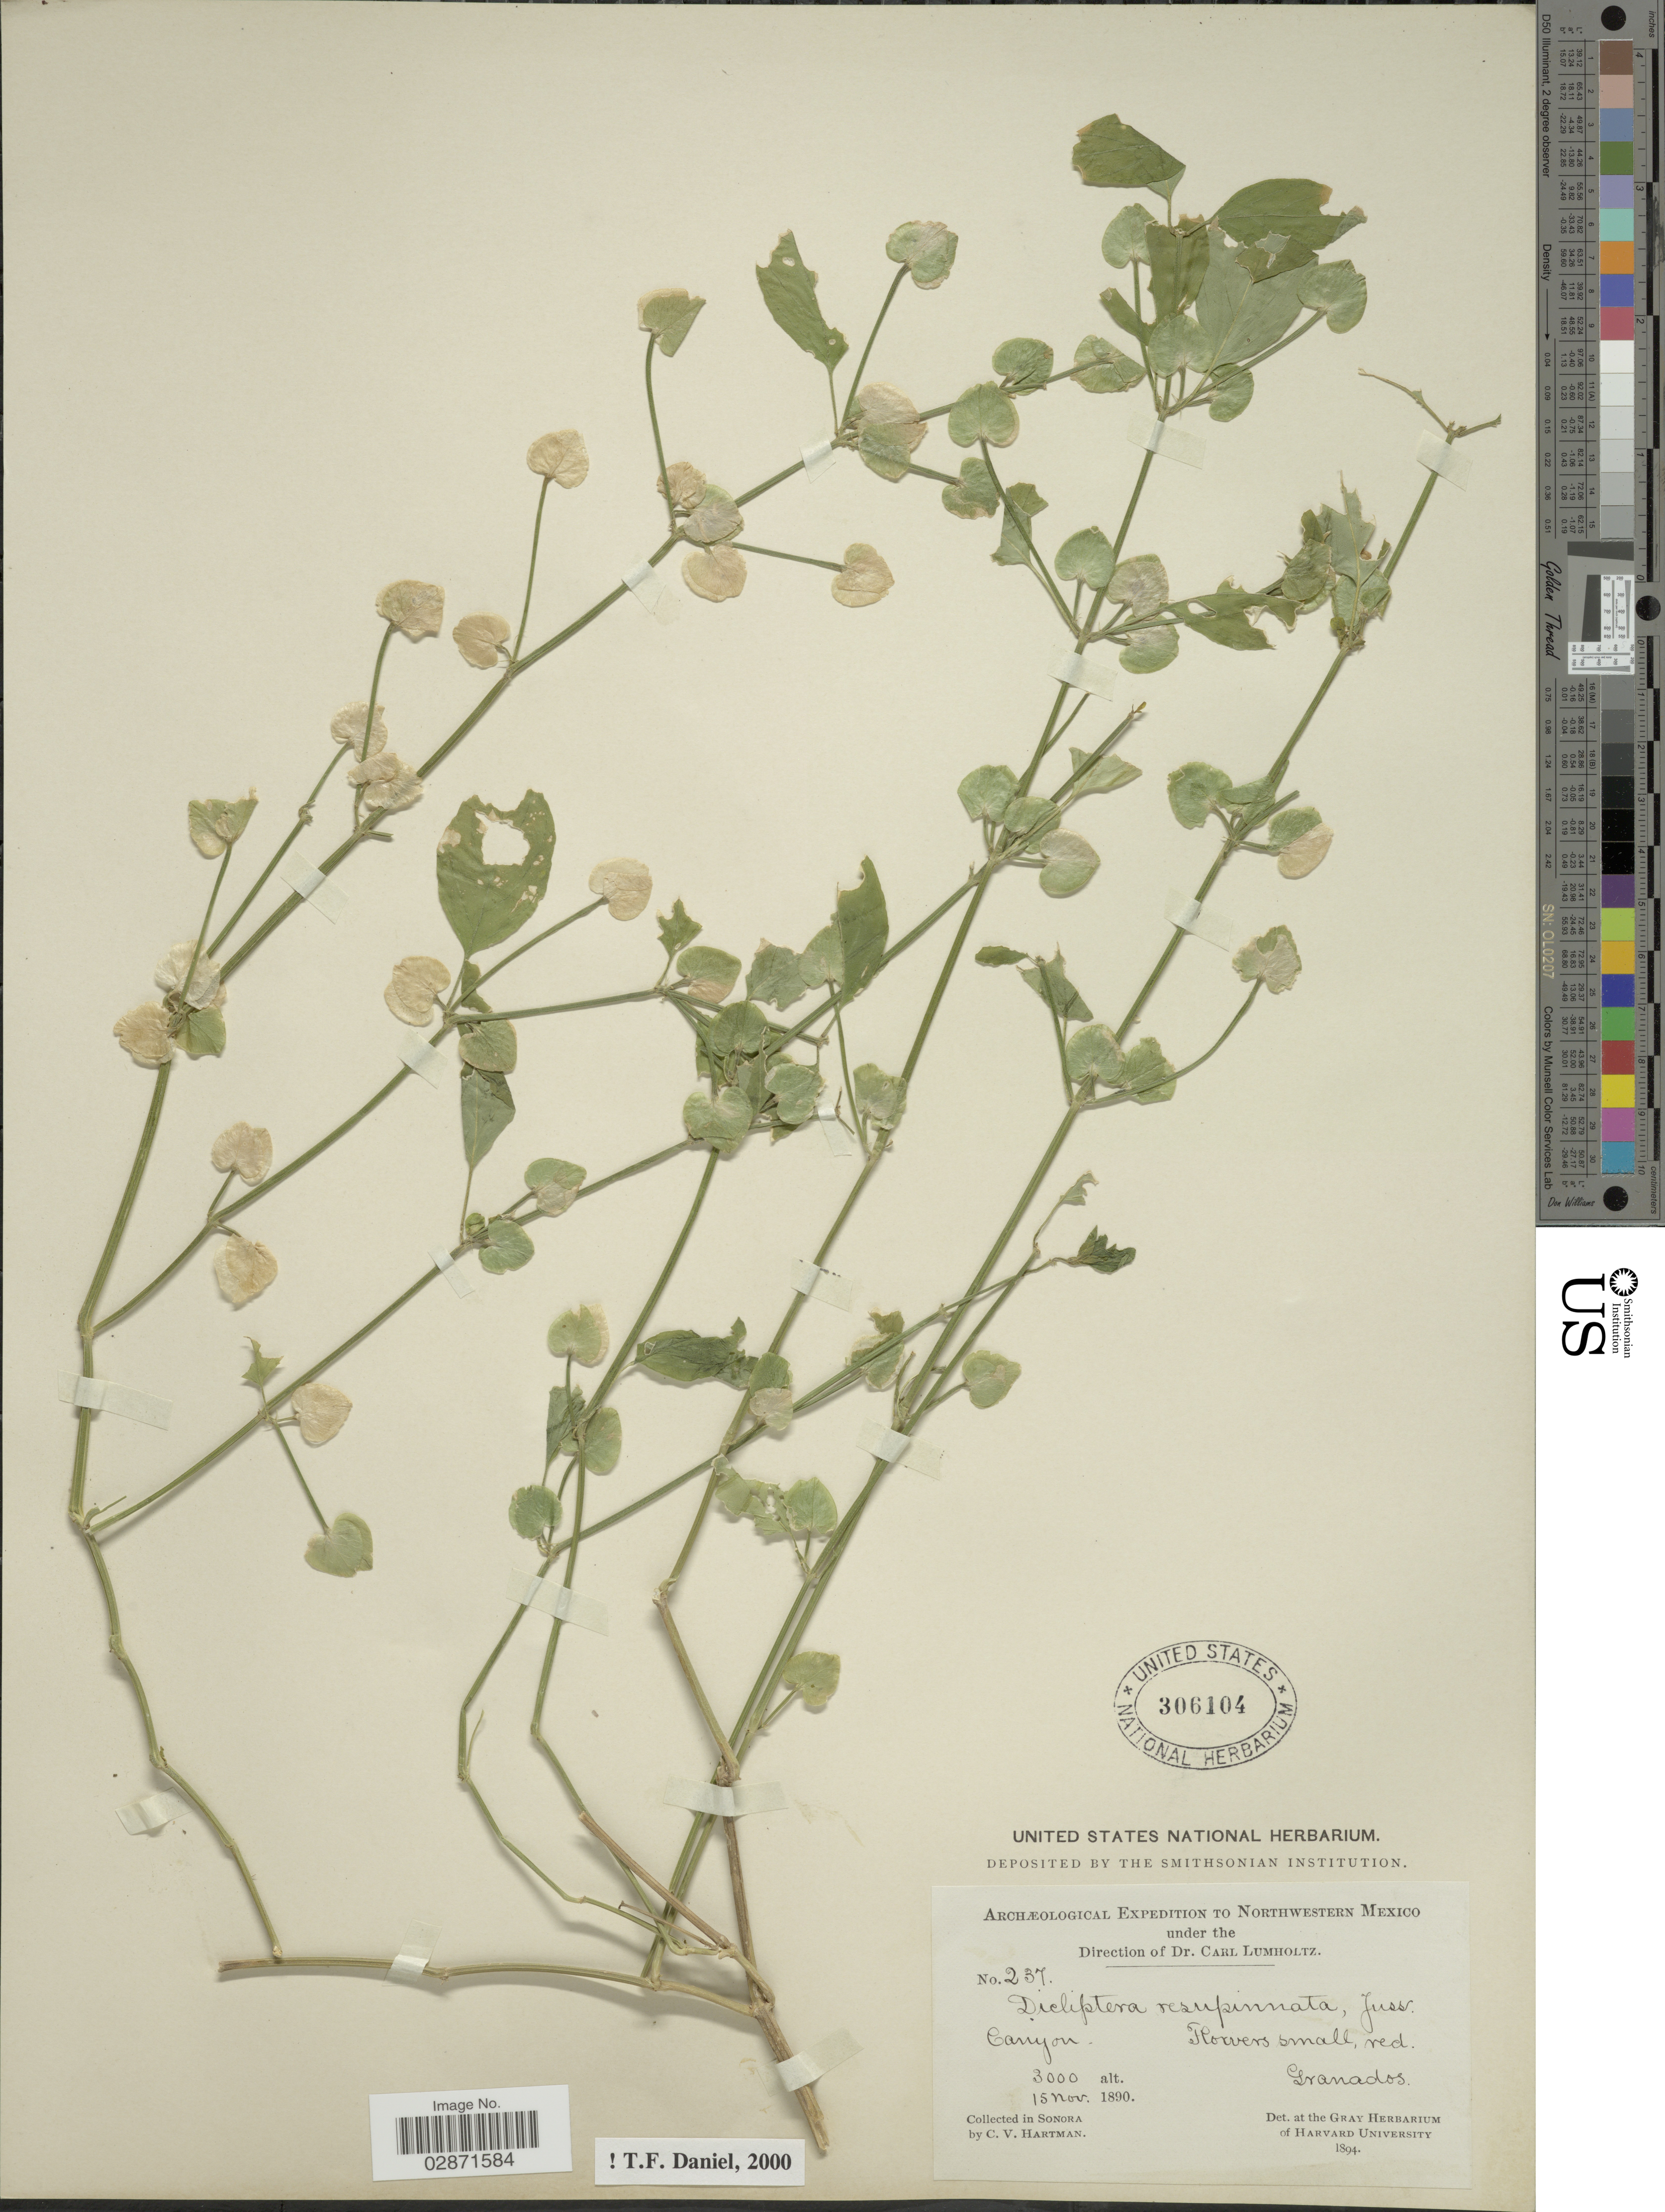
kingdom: Plantae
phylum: Tracheophyta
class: Magnoliopsida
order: Lamiales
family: Acanthaceae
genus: Dicliptera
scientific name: Dicliptera resupinata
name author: (Vahl) Juss.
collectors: C. V. Hartman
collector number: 237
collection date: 1890-11-15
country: Mexico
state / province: Sonora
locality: Canyon, Granados, Northwestern Mexico.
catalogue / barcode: US 306104